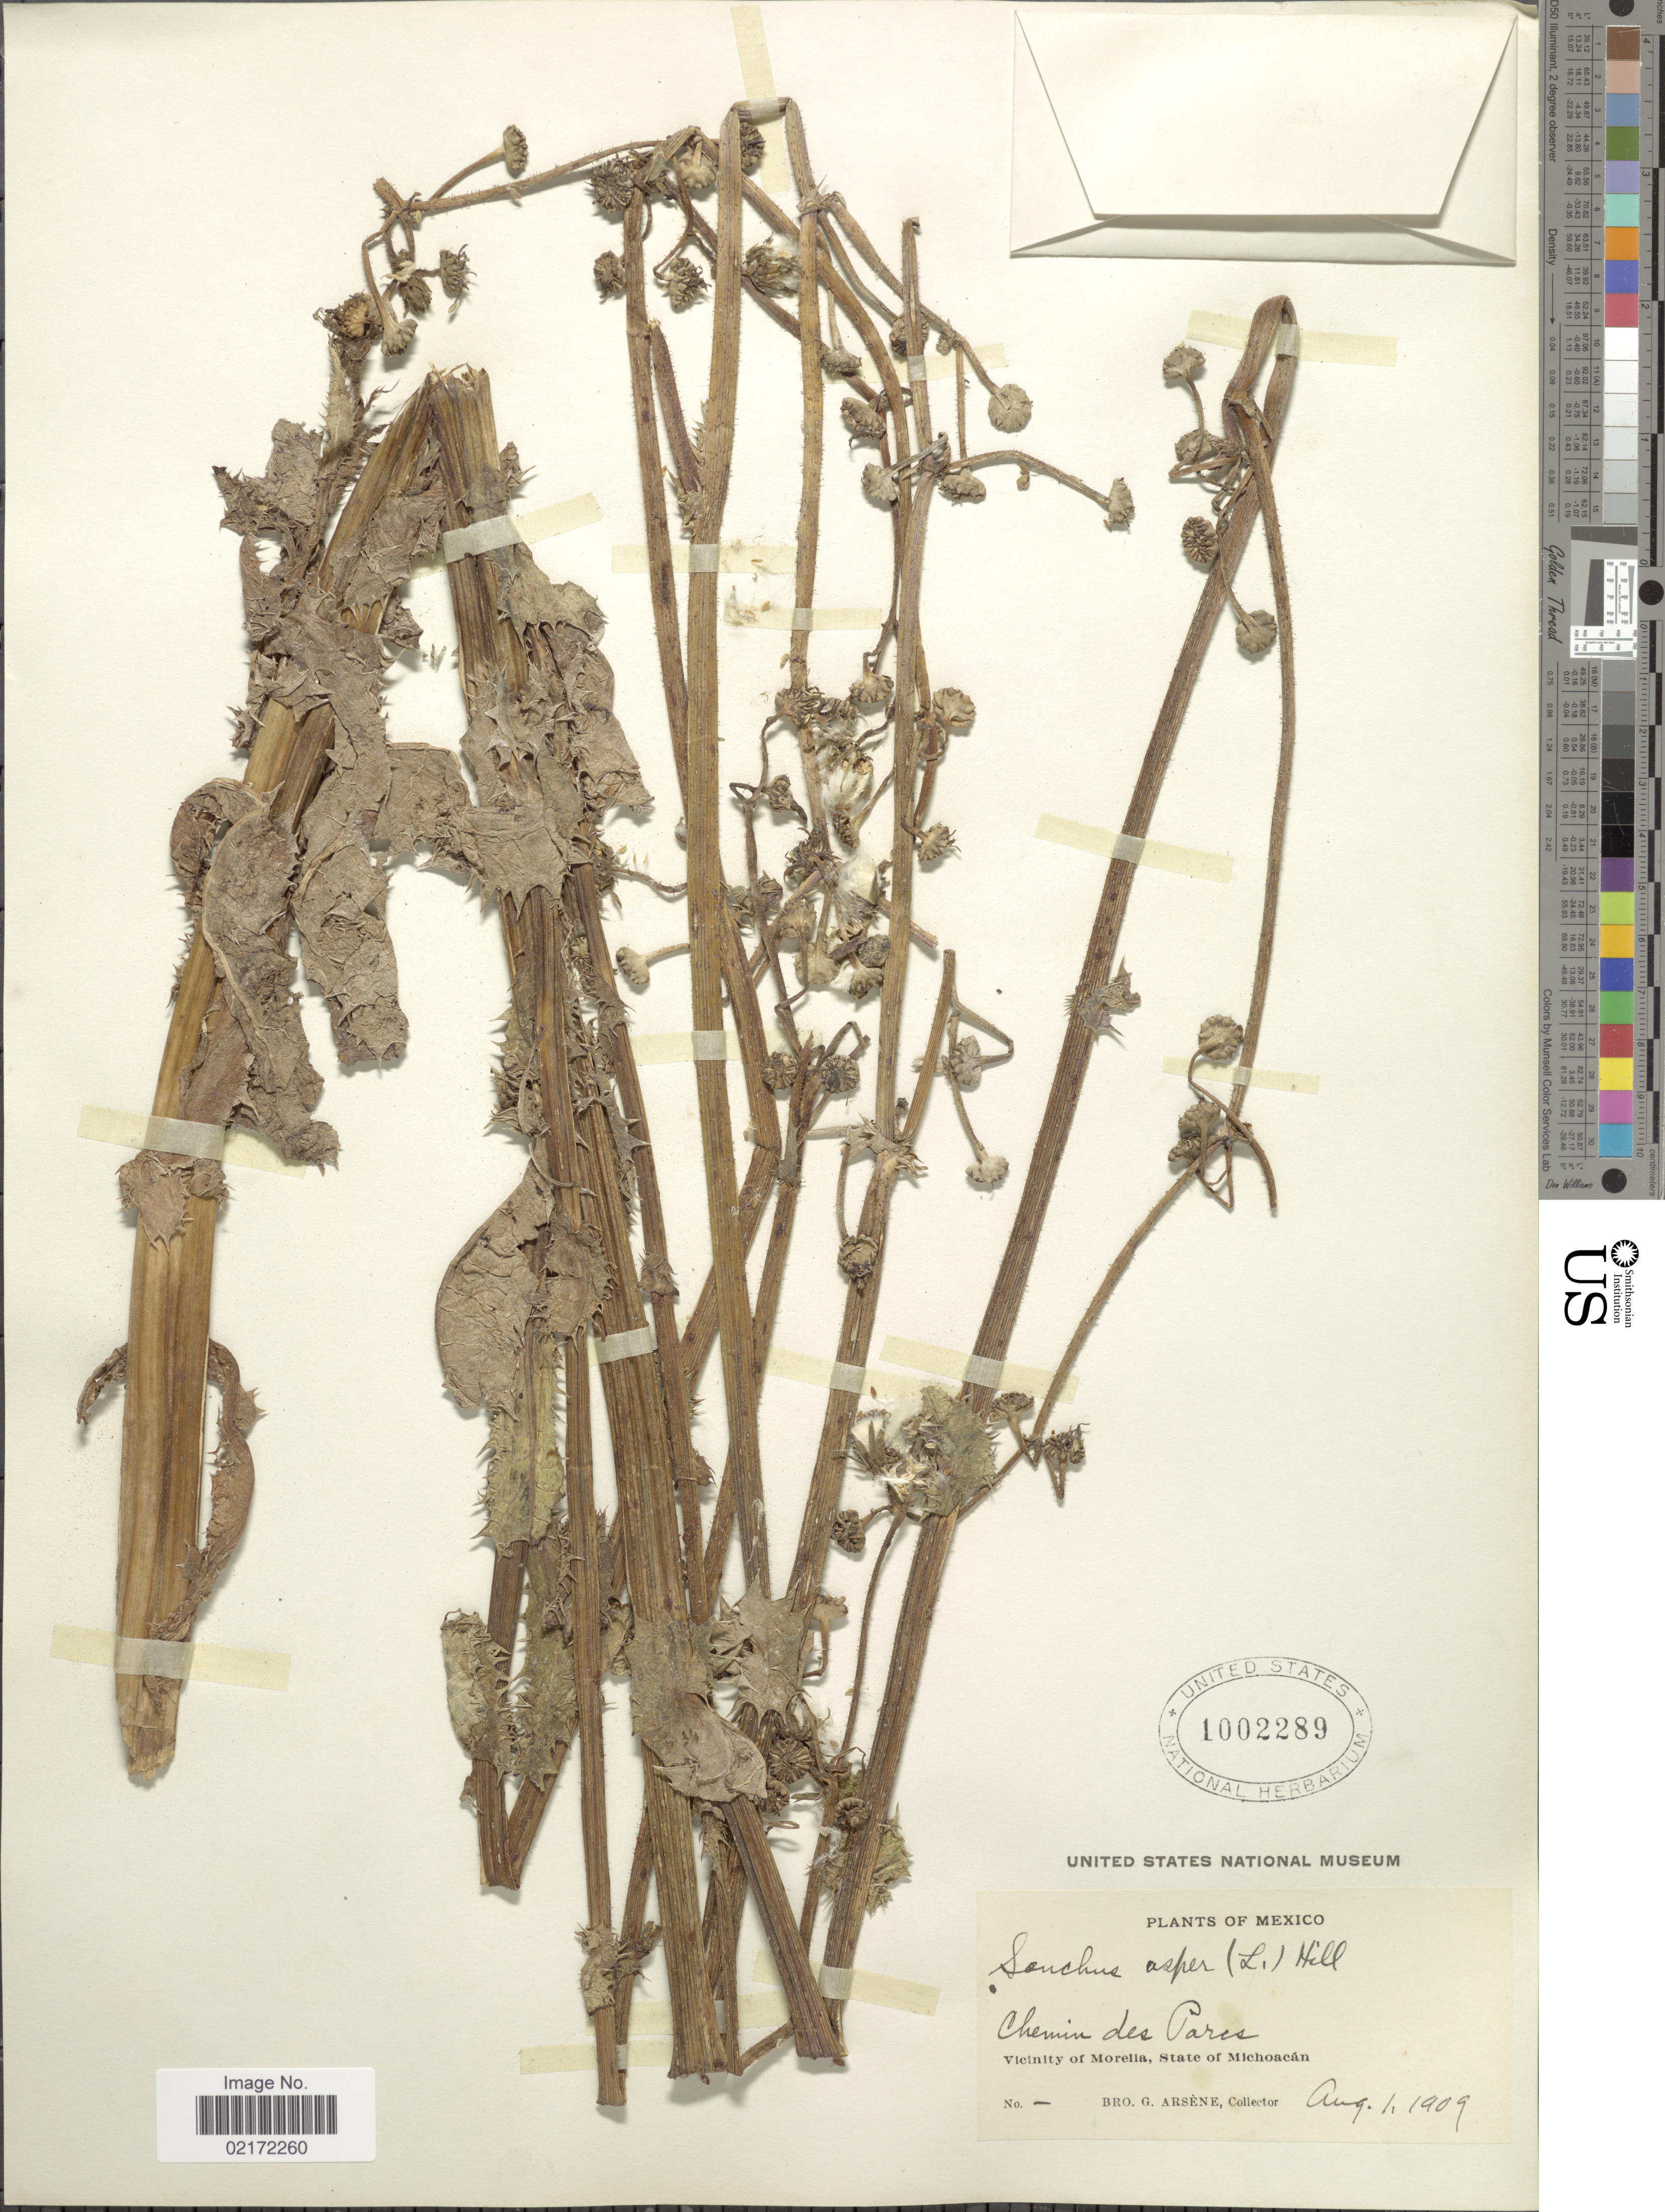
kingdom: Plantae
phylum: Tracheophyta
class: Magnoliopsida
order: Asterales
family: Asteraceae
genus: Sonchus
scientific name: Sonchus asper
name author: (L.) Hill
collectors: Bro. G. Arsène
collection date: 1909-08-01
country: Mexico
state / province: Michoacán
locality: Chemin des Parcs. Vicinity of Morelia, State of Michoacán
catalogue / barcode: US 1002289